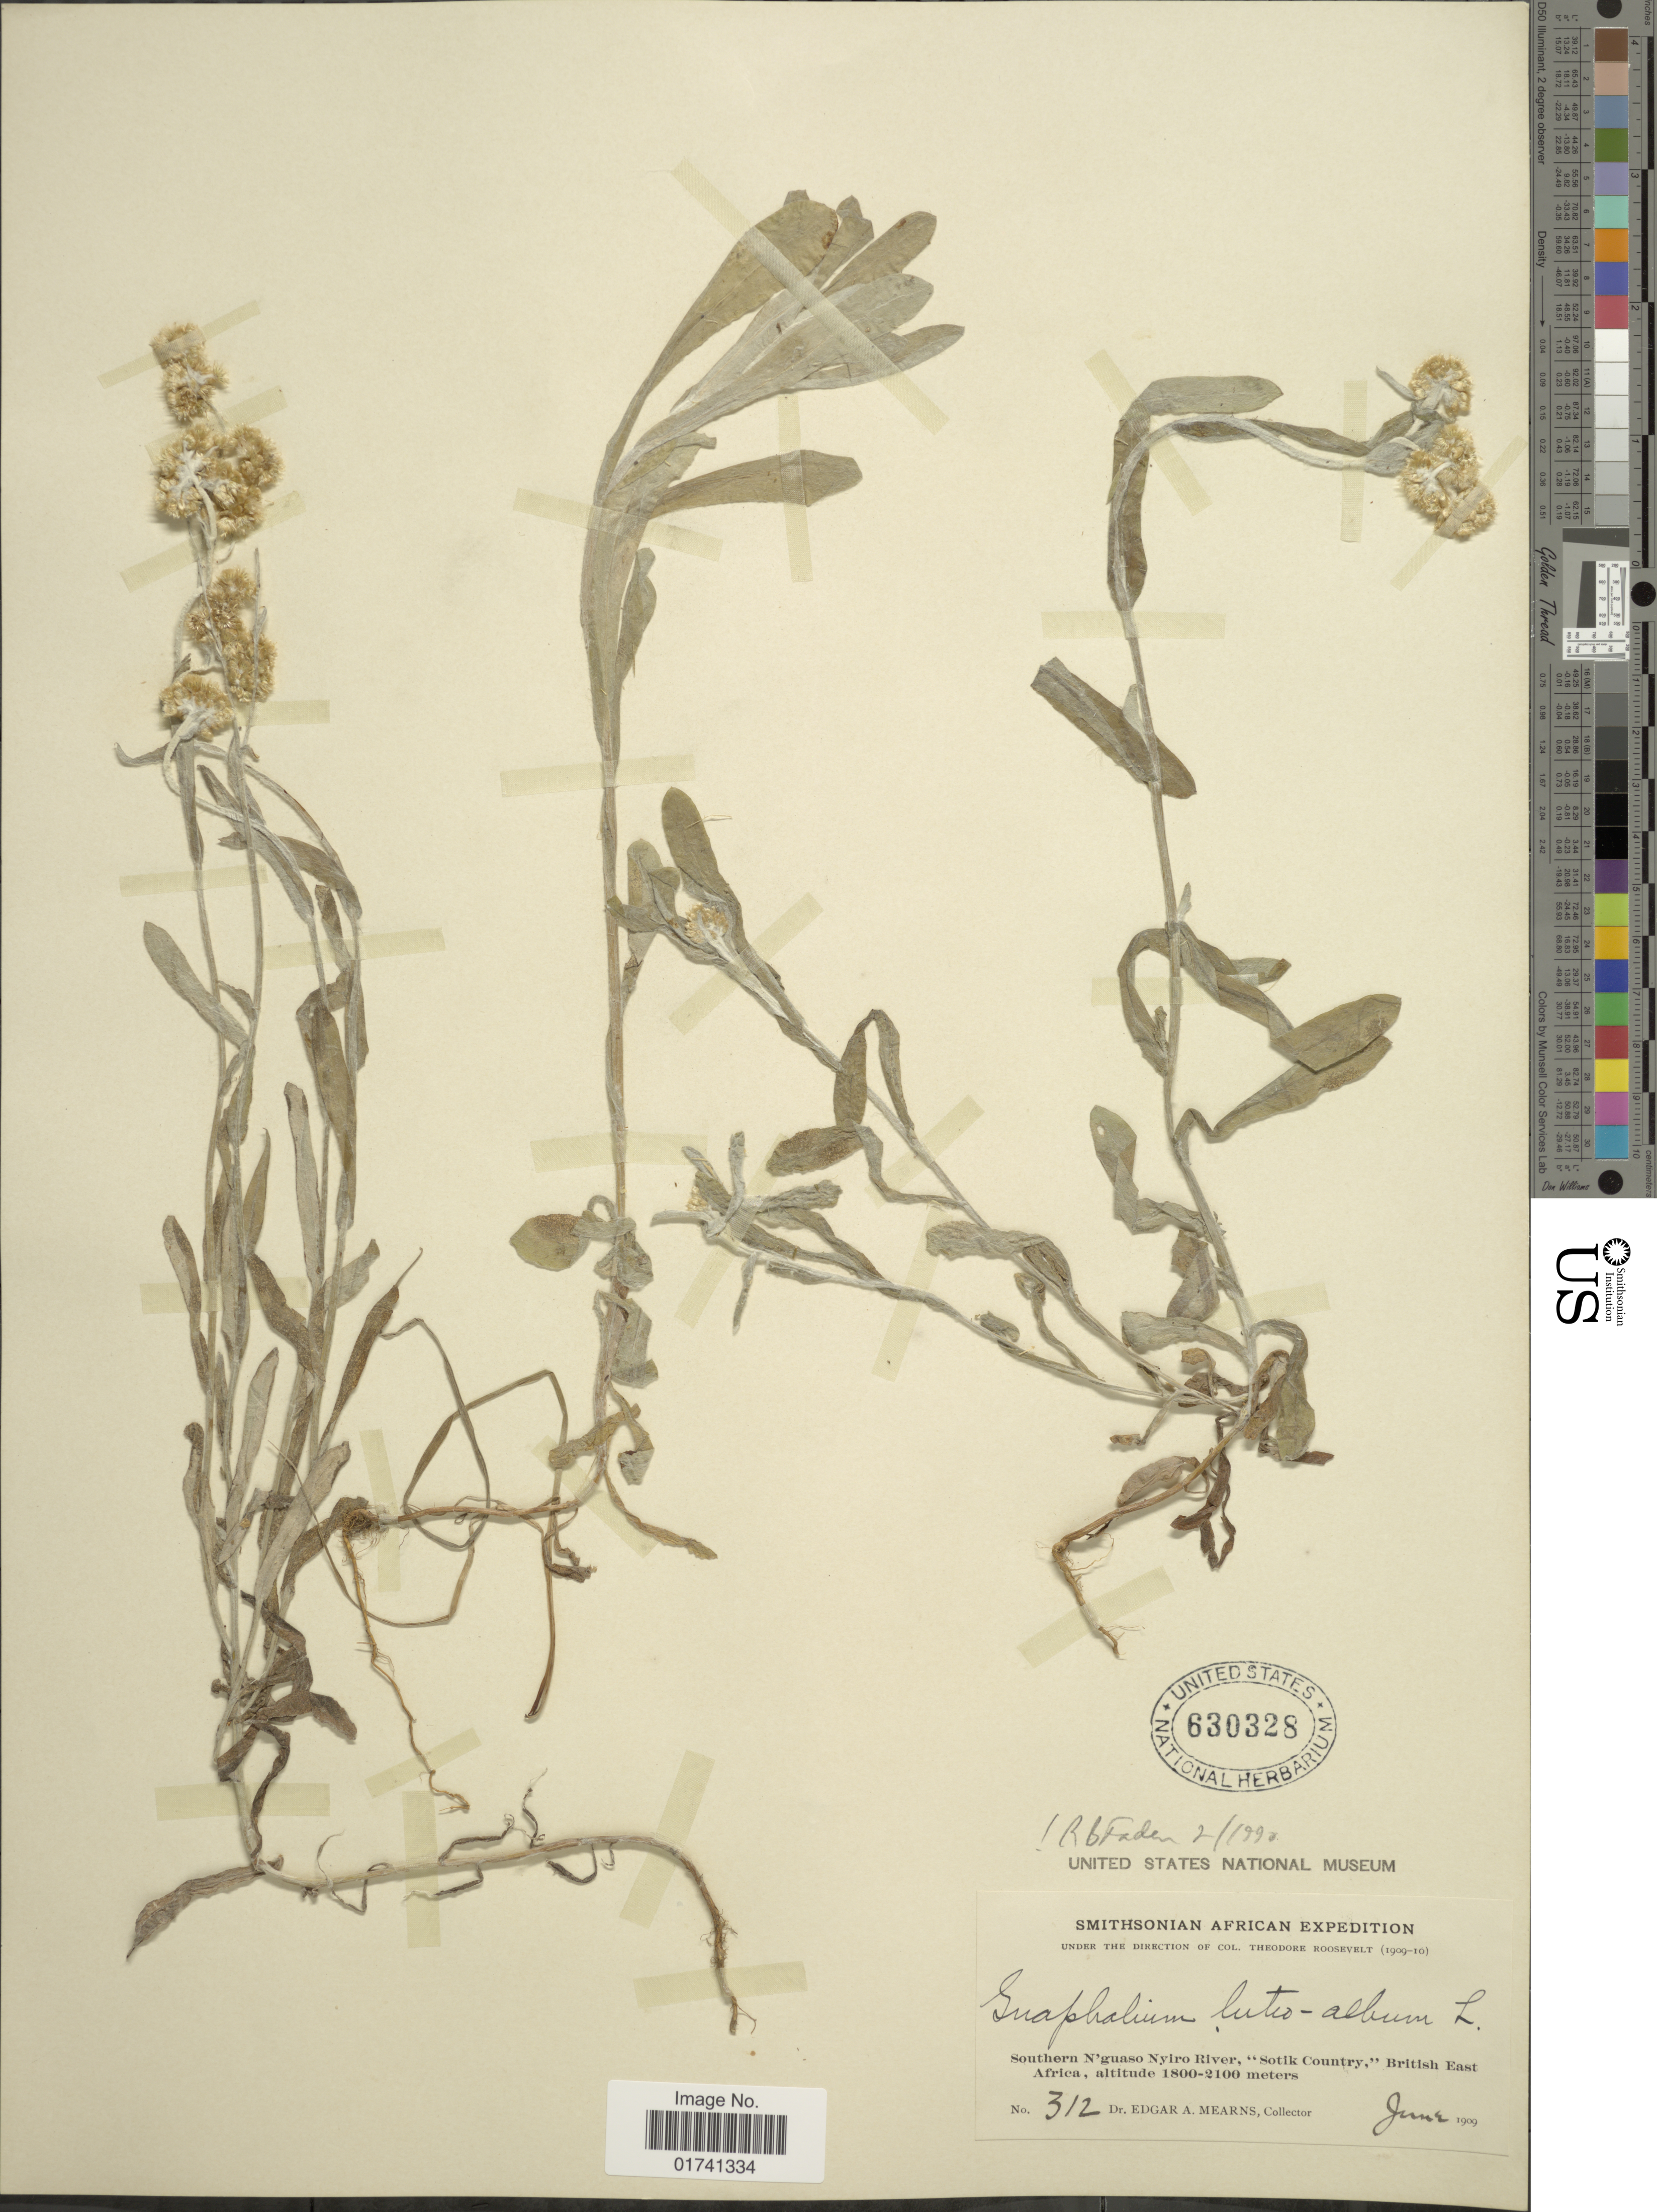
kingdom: Plantae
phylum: Tracheophyta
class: Magnoliopsida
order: Asterales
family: Asteraceae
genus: Laphangium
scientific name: Laphangium luteoalbum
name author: (L.) Tzvelev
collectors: E. A. Mearns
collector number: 312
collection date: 1909-06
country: Kenya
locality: Southern N'guaso Nyiro River, "Sotik Country,"British East Africa.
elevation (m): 1800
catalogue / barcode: US 630328